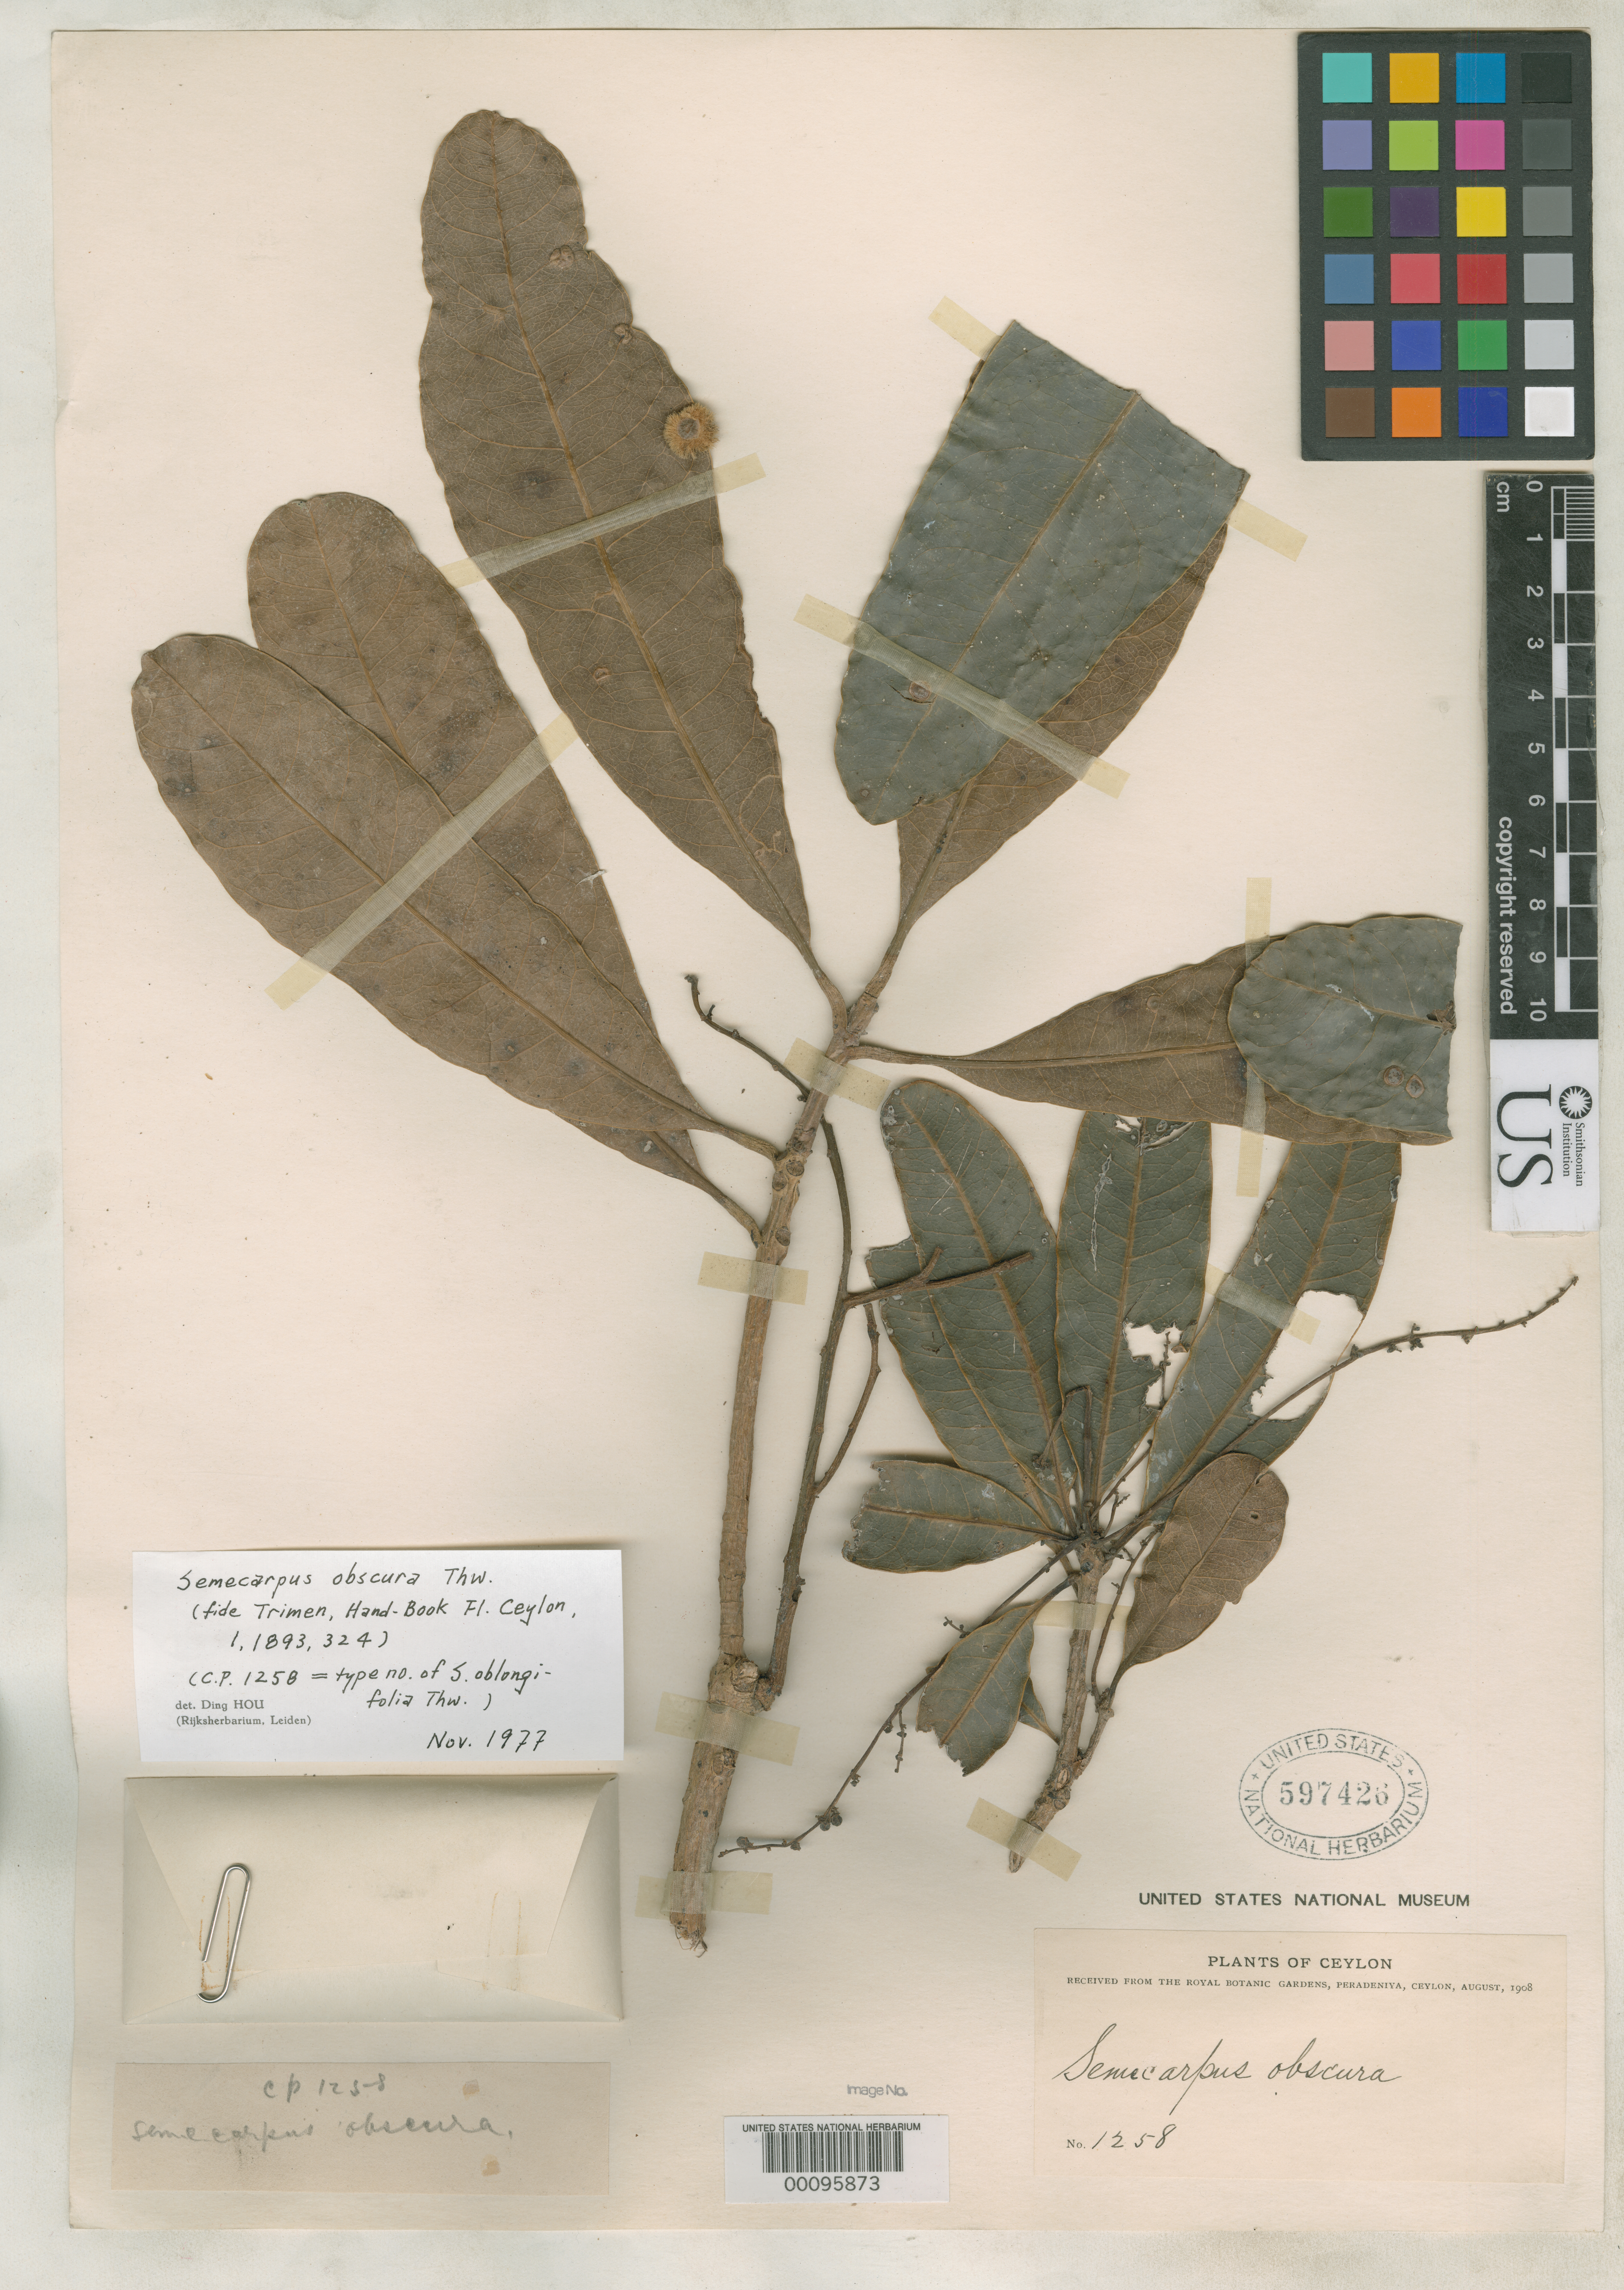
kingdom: Plantae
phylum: Tracheophyta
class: Magnoliopsida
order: Sapindales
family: Anacardiaceae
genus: Semecarpus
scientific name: Semecarpus oblongifolius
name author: Thwaites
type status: Isotype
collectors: G. H. K. Thwaites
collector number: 1258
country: Sri Lanka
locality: "Ceylon"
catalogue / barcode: US 597426